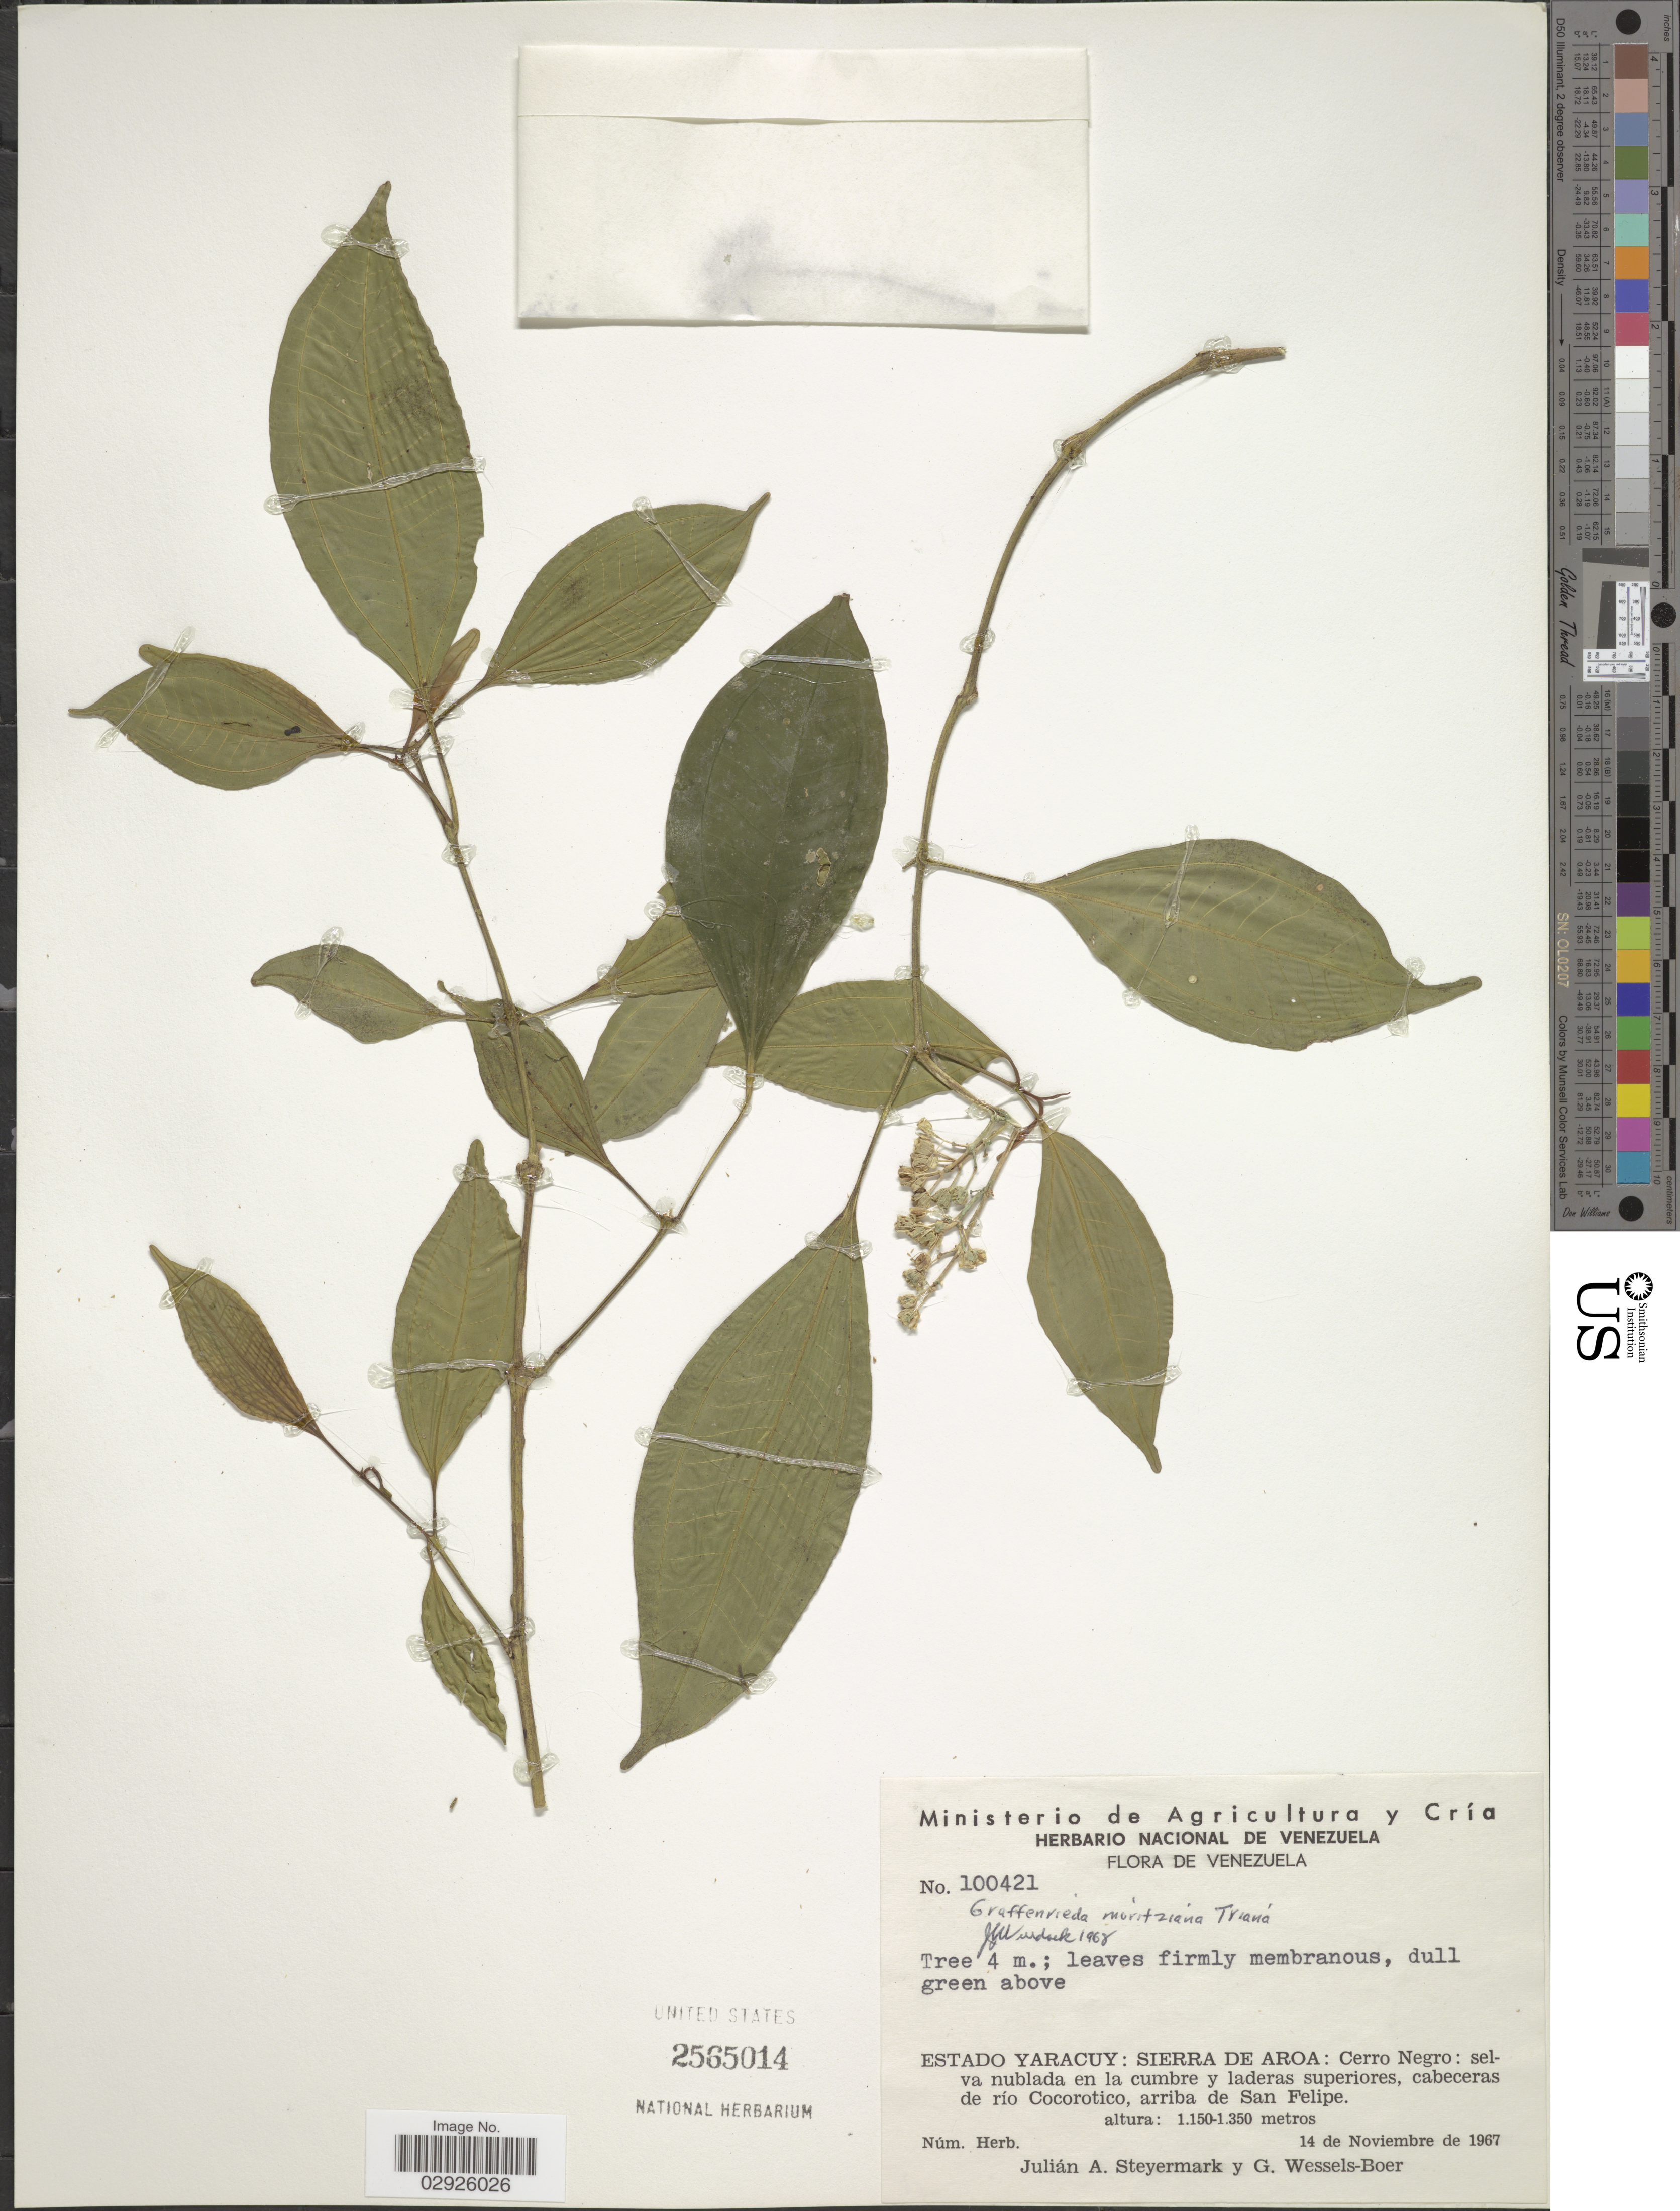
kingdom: Plantae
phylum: Tracheophyta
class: Magnoliopsida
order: Myrtales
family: Melastomataceae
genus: Graffenrieda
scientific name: Graffenrieda moritziana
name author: Triana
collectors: J. Steyermark & G. Wessels Boer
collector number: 100421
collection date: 1967-11-14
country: Venezuela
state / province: Yaracuy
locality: Sierra de Aroa: Cerro Negro: selva nublada en la cumbre y laderas superiores, cabeceras de río Cocorotico, arriba de San Felipe.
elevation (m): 1150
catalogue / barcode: US 2565014